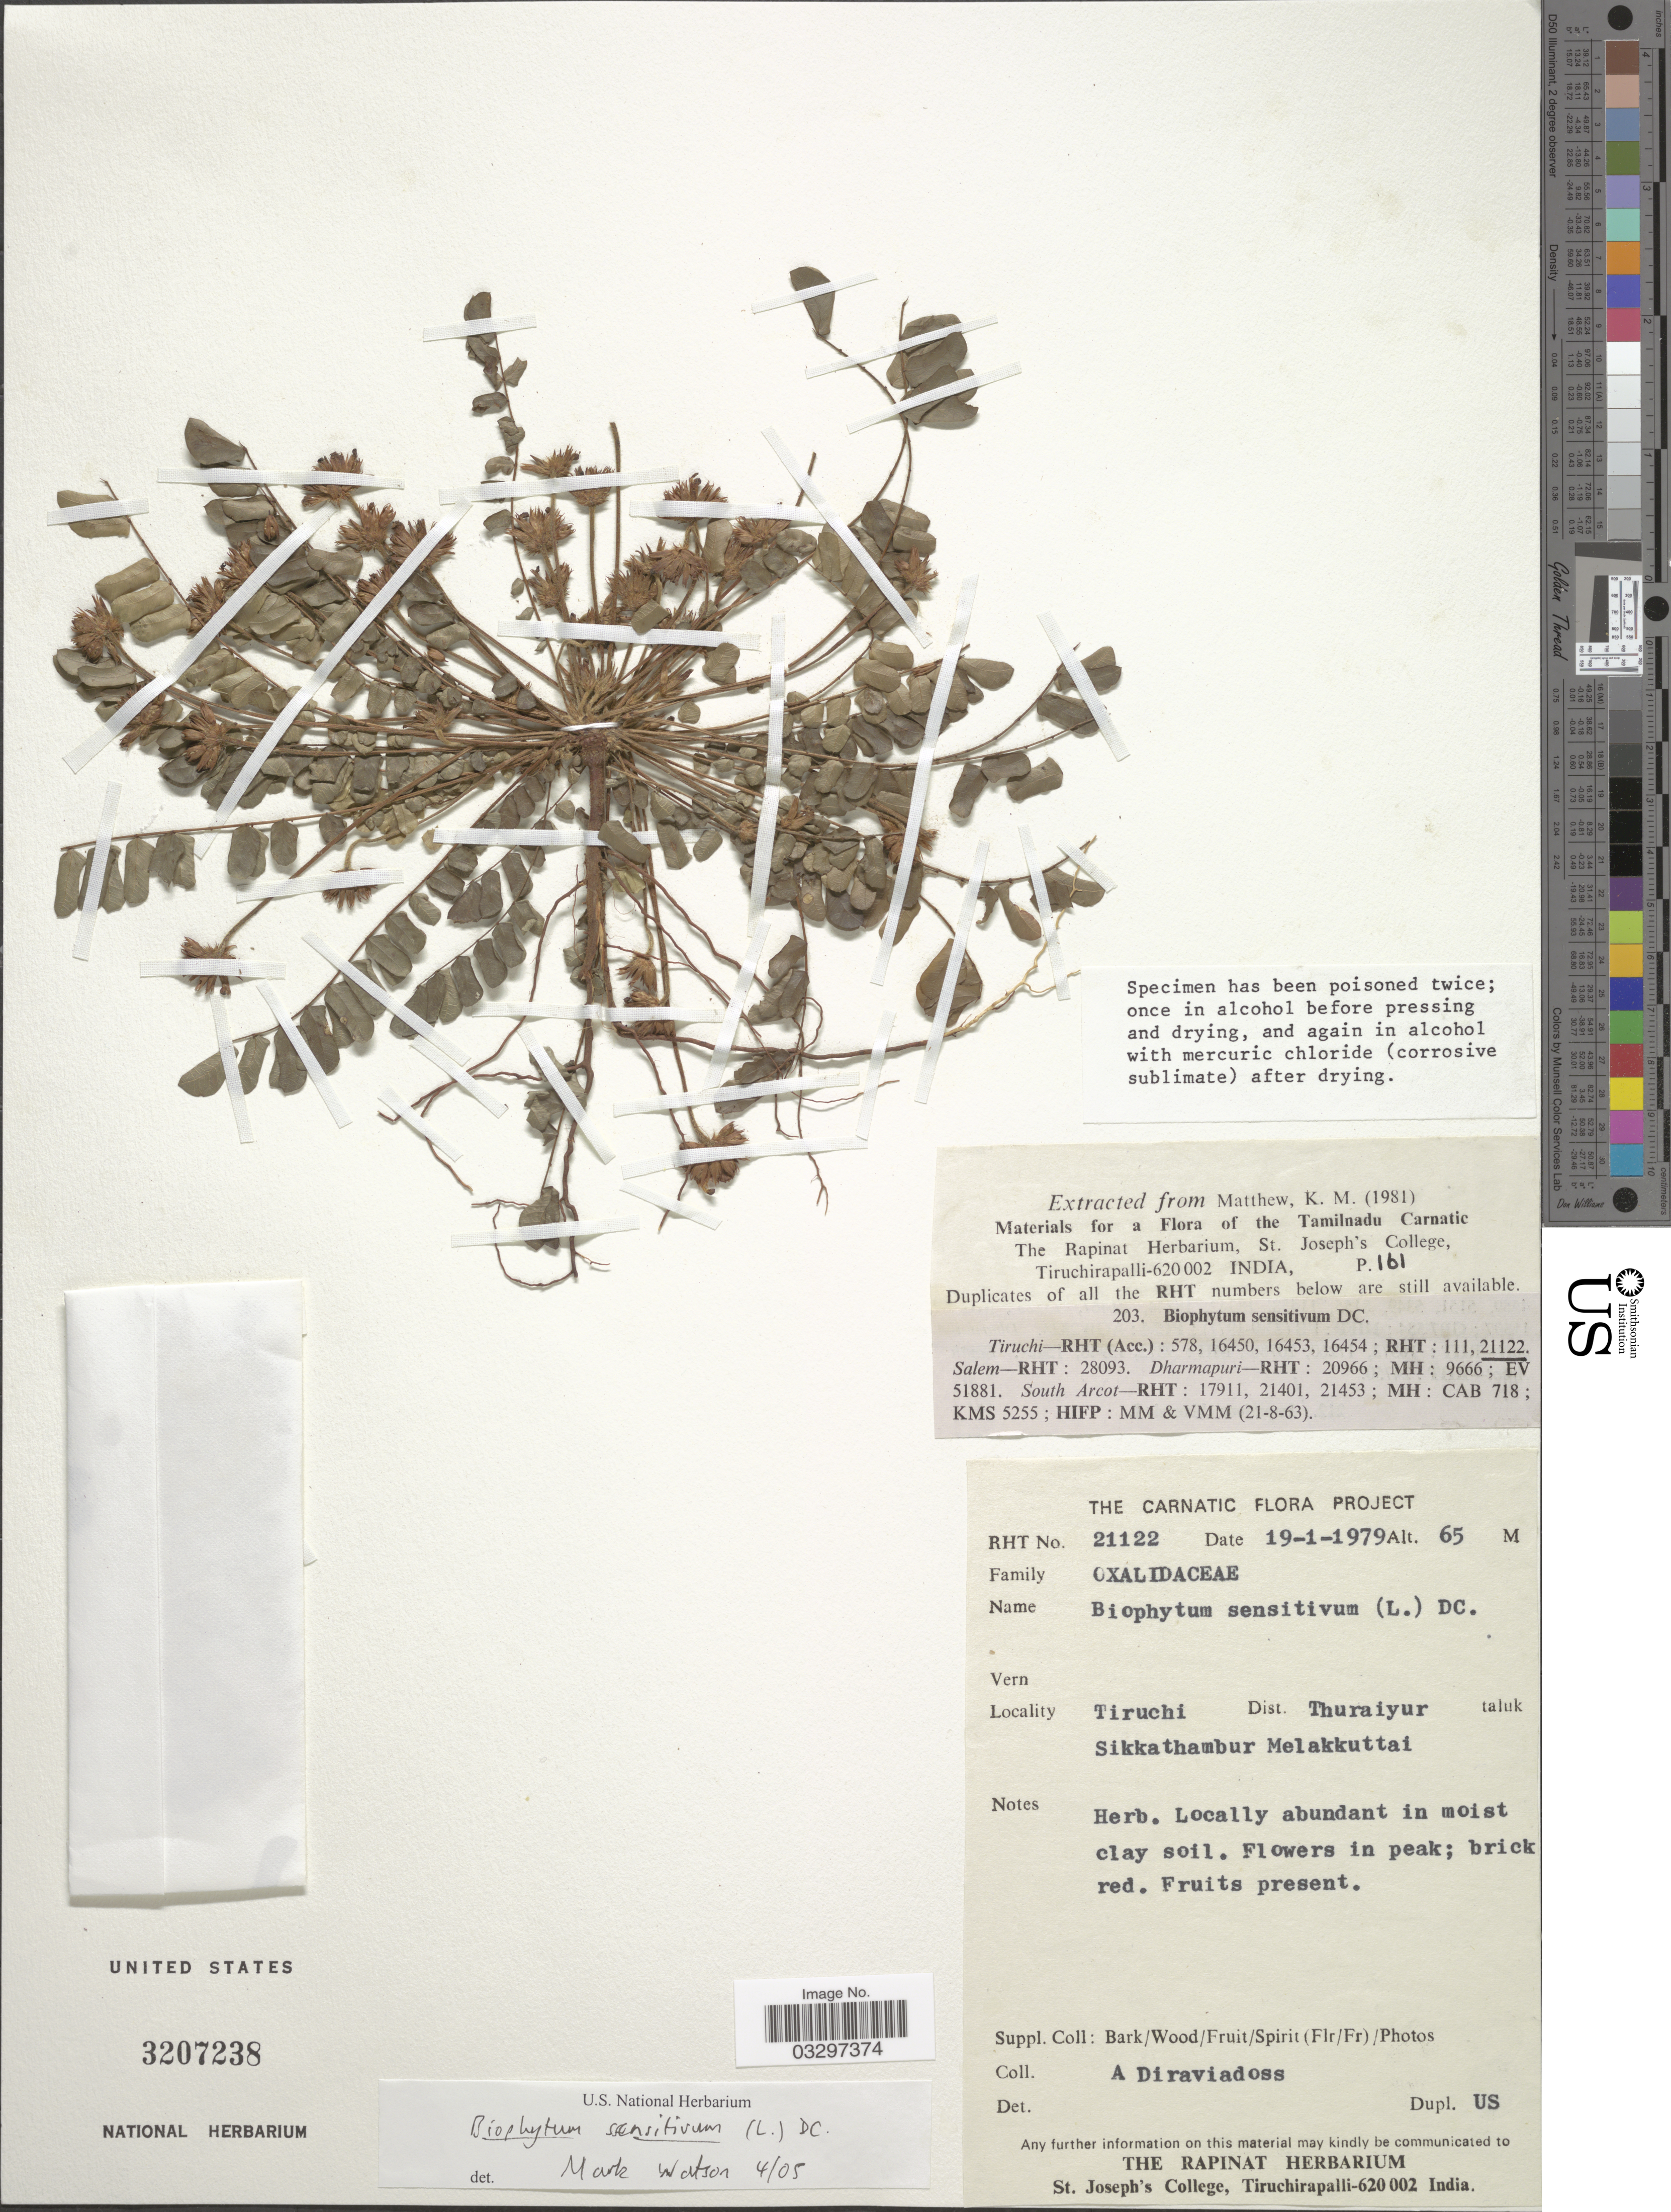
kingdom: Plantae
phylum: Tracheophyta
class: Magnoliopsida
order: Oxalidales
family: Oxalidaceae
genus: Biophytum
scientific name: Biophytum sensitivum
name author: (L.) DC.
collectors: Diraviadoss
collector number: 21122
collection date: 1979-01-19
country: India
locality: Tiruchi Dist. Thuraiyur taluk Sikkathambur Melakkuttai.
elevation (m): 65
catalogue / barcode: US 3207238